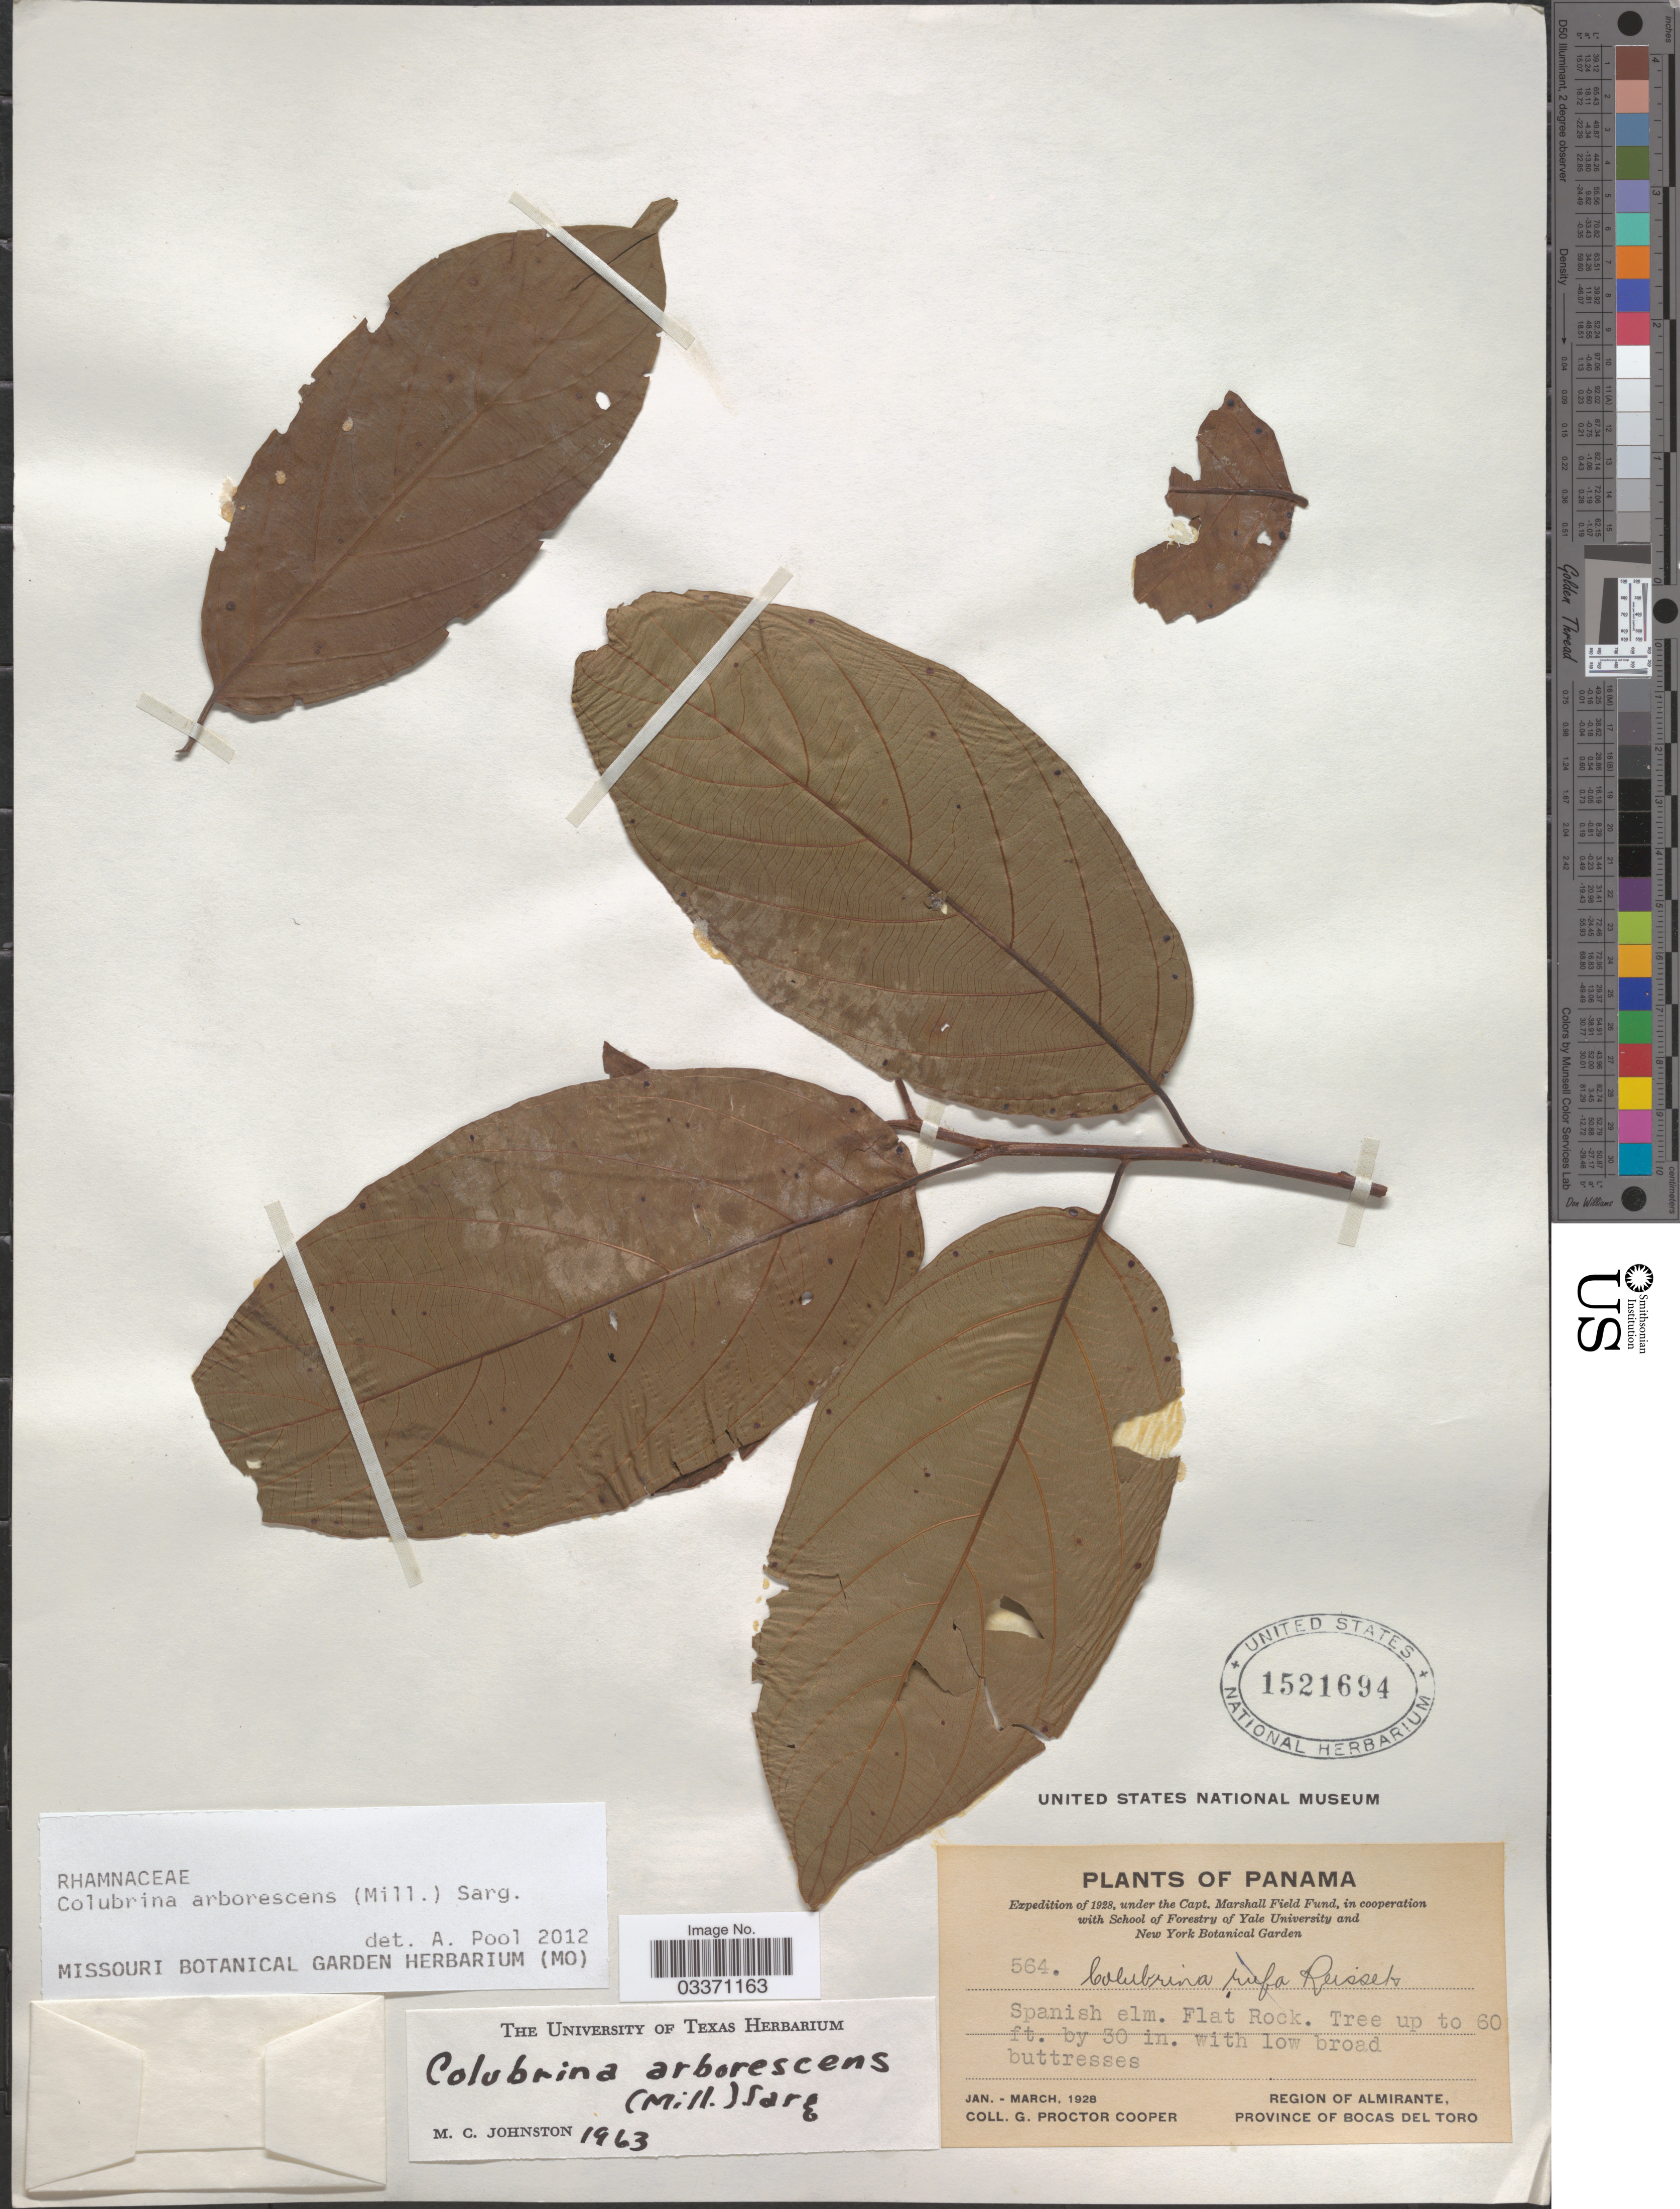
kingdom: Plantae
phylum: Tracheophyta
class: Magnoliopsida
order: Rosales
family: Rhamnaceae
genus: Colubrina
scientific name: Colubrina arborescens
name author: (Mill.) Sarg.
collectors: G. Cooper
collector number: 564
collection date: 1928-01/1928-03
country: Panama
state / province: Bocas del Toro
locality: Region of Almirante.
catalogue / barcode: US 1521694